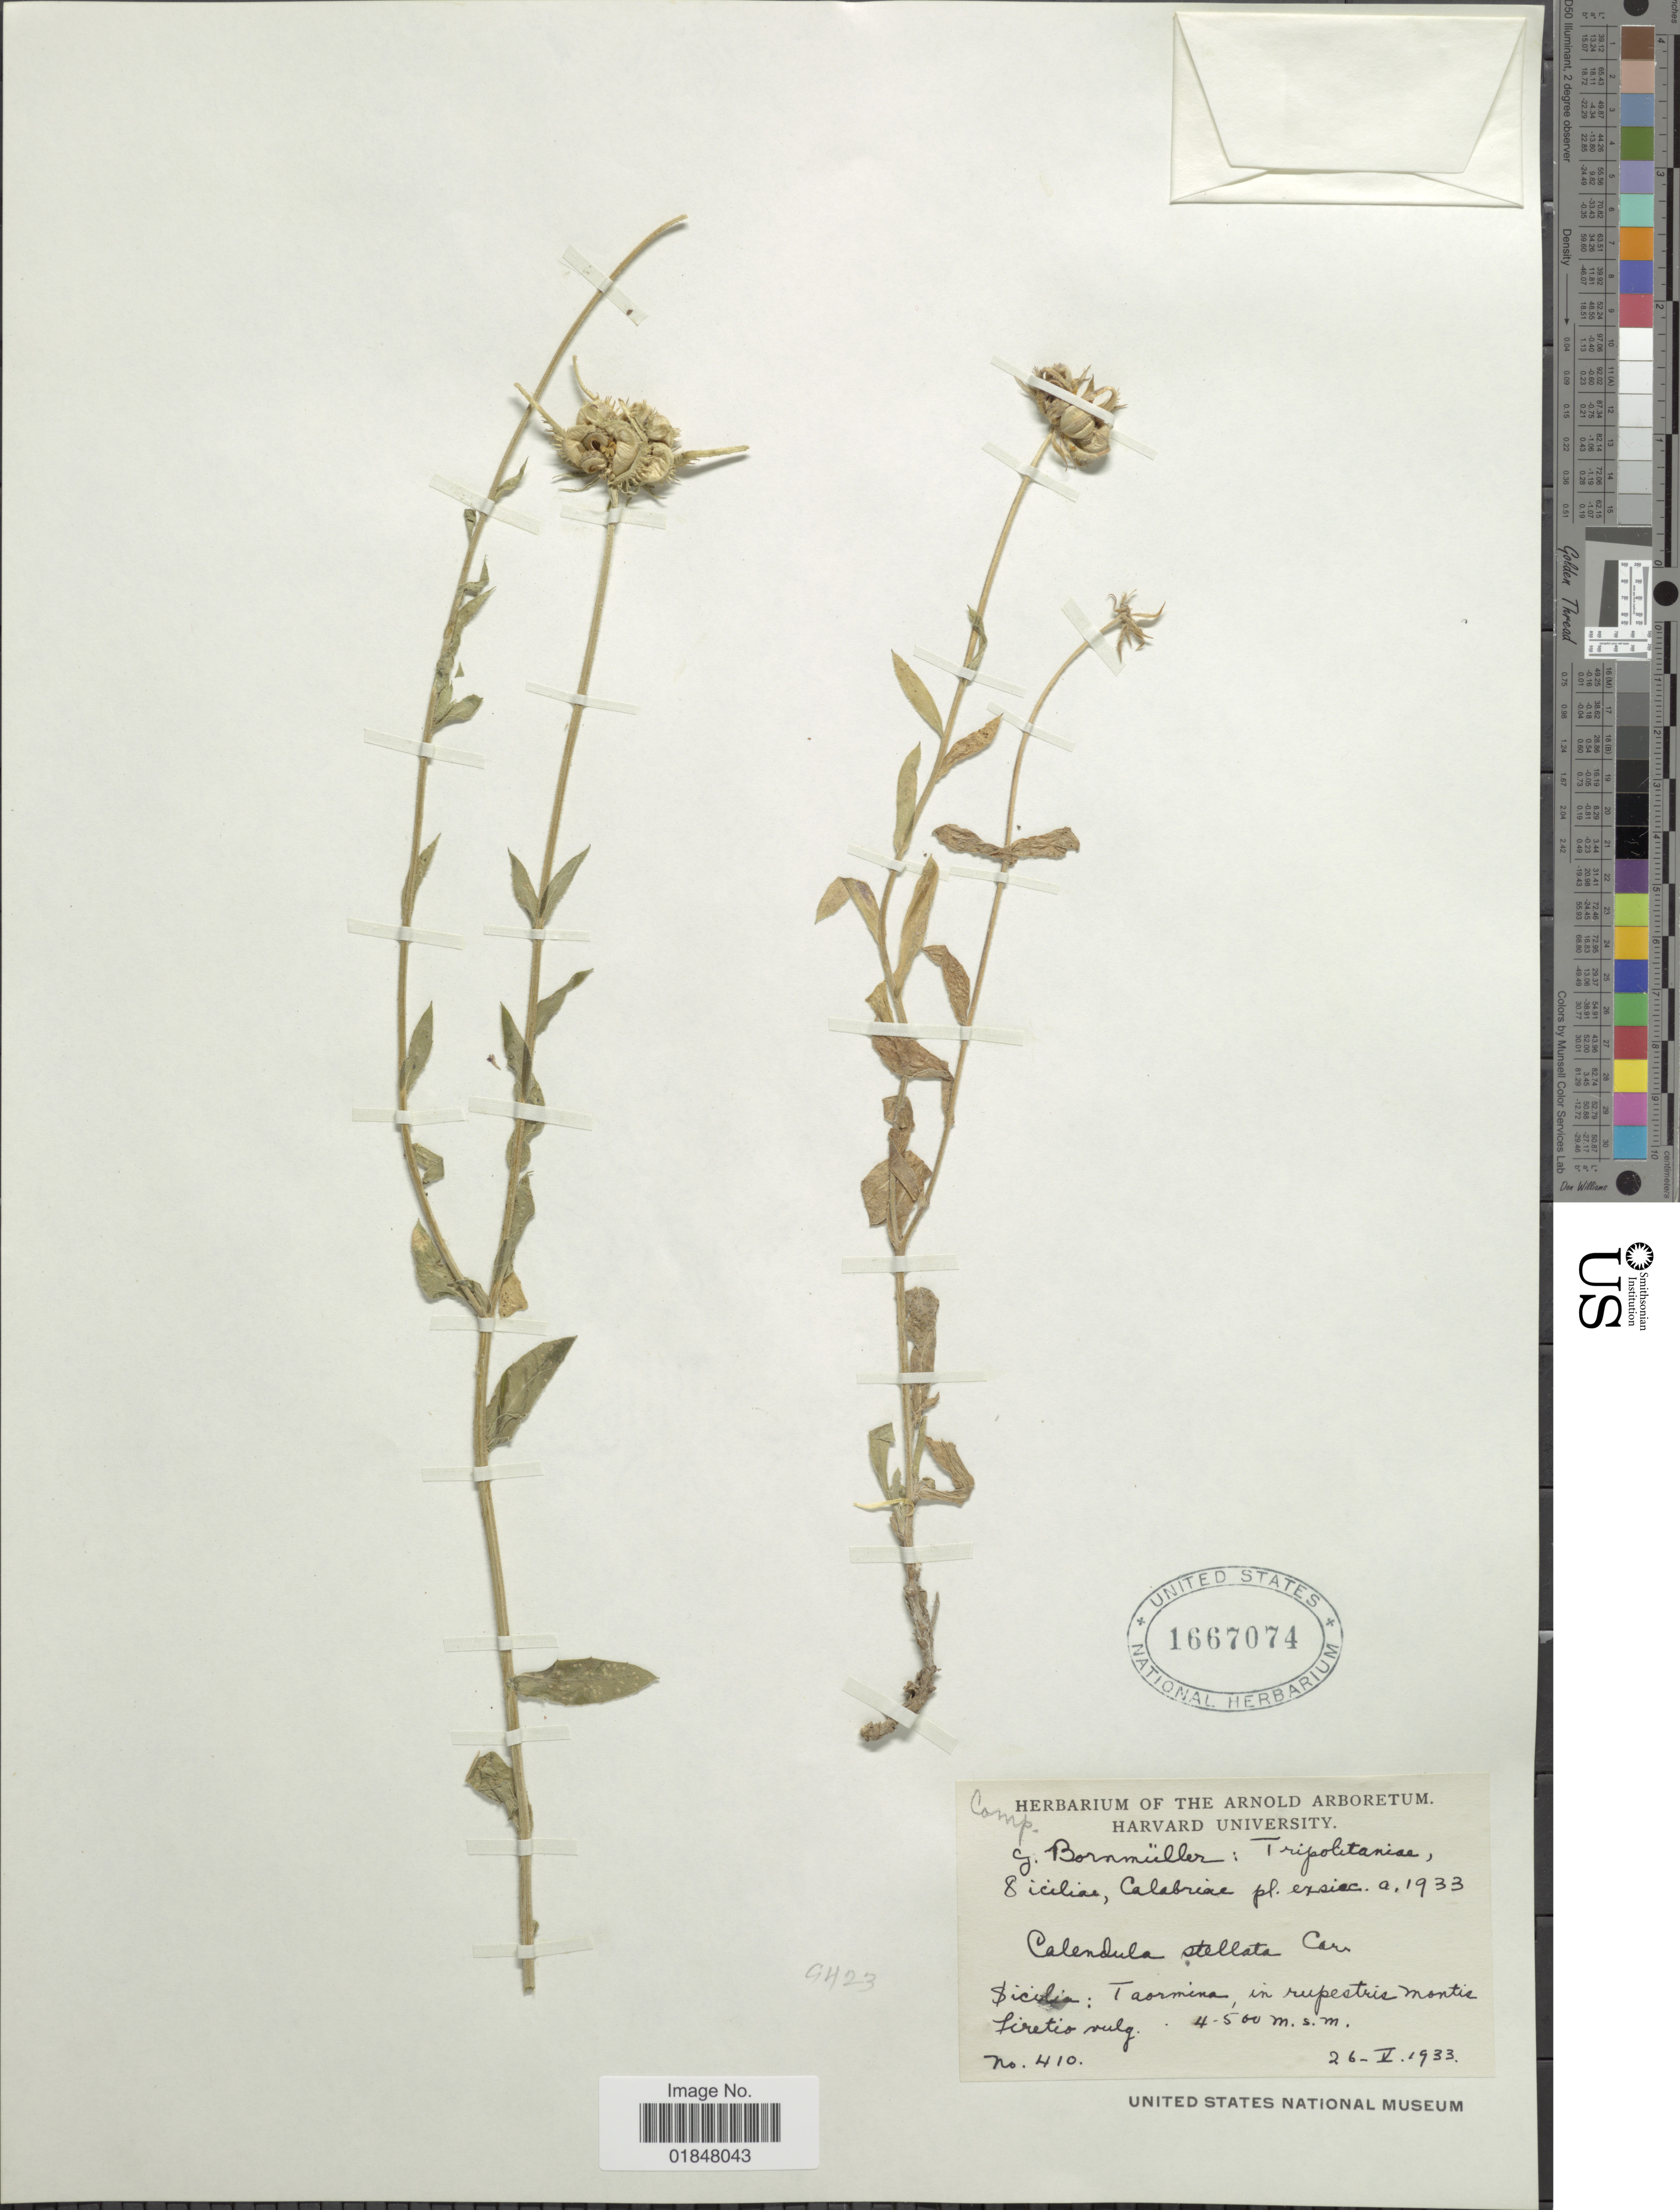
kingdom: Plantae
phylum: Tracheophyta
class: Magnoliopsida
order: Asterales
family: Asteraceae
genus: Calendula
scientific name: Calendula stellata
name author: Cav.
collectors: G. Bornmüller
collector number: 410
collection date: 1933-05-26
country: Italy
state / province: Siciliana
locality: Taormina, in repstris montis Liretio [interpreted] vulg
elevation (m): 400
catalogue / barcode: US 1667074